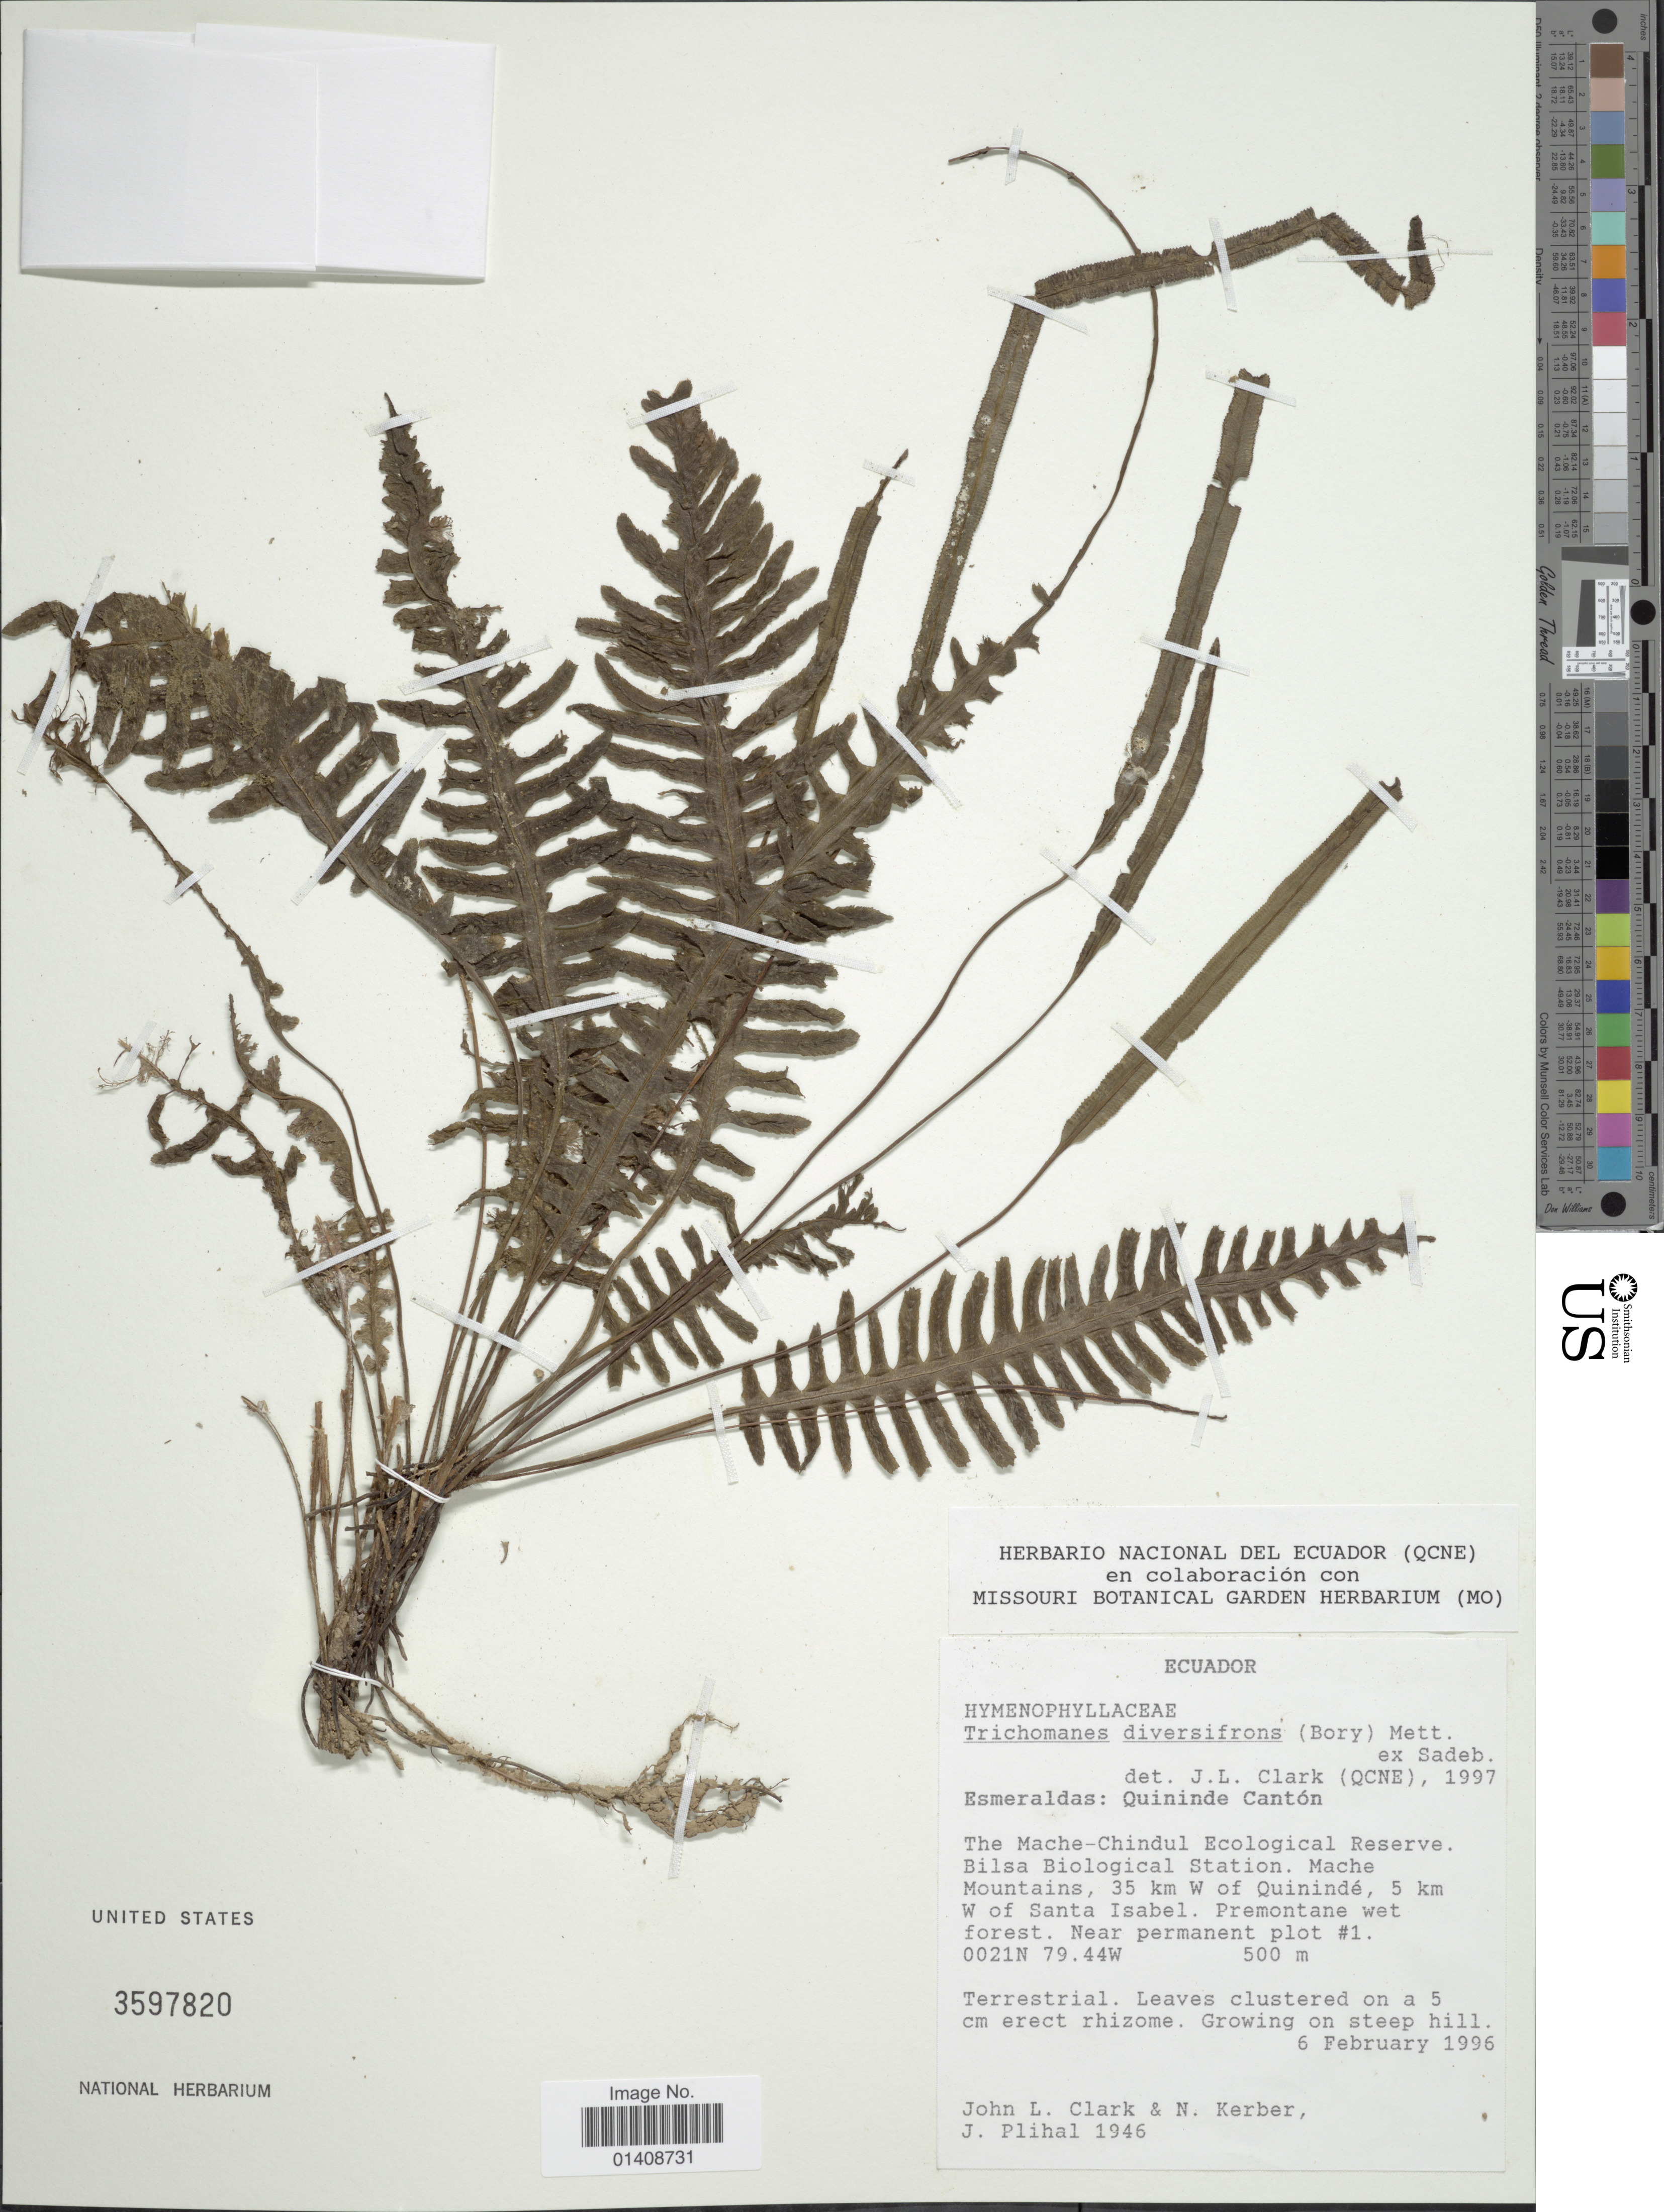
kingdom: Plantae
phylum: Tracheophyta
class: Polypodiopsida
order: Hymenophyllales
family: Hymenophyllaceae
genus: Trichomanes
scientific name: Trichomanes diversifrons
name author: (Bory) Mett. ex Sadeb.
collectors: J. L. Clark, N. Kerber & J. Plihal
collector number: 1946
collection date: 1996-02-06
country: Ecuador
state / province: Esmeraldas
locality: Quininde Canton. The Mache-Chindul Ecological Reserve. Bilsa Biological Station. Mache Mountains, 35 km W of Quininde, 5 km W of Santa Isabel.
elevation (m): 500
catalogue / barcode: US 3597820